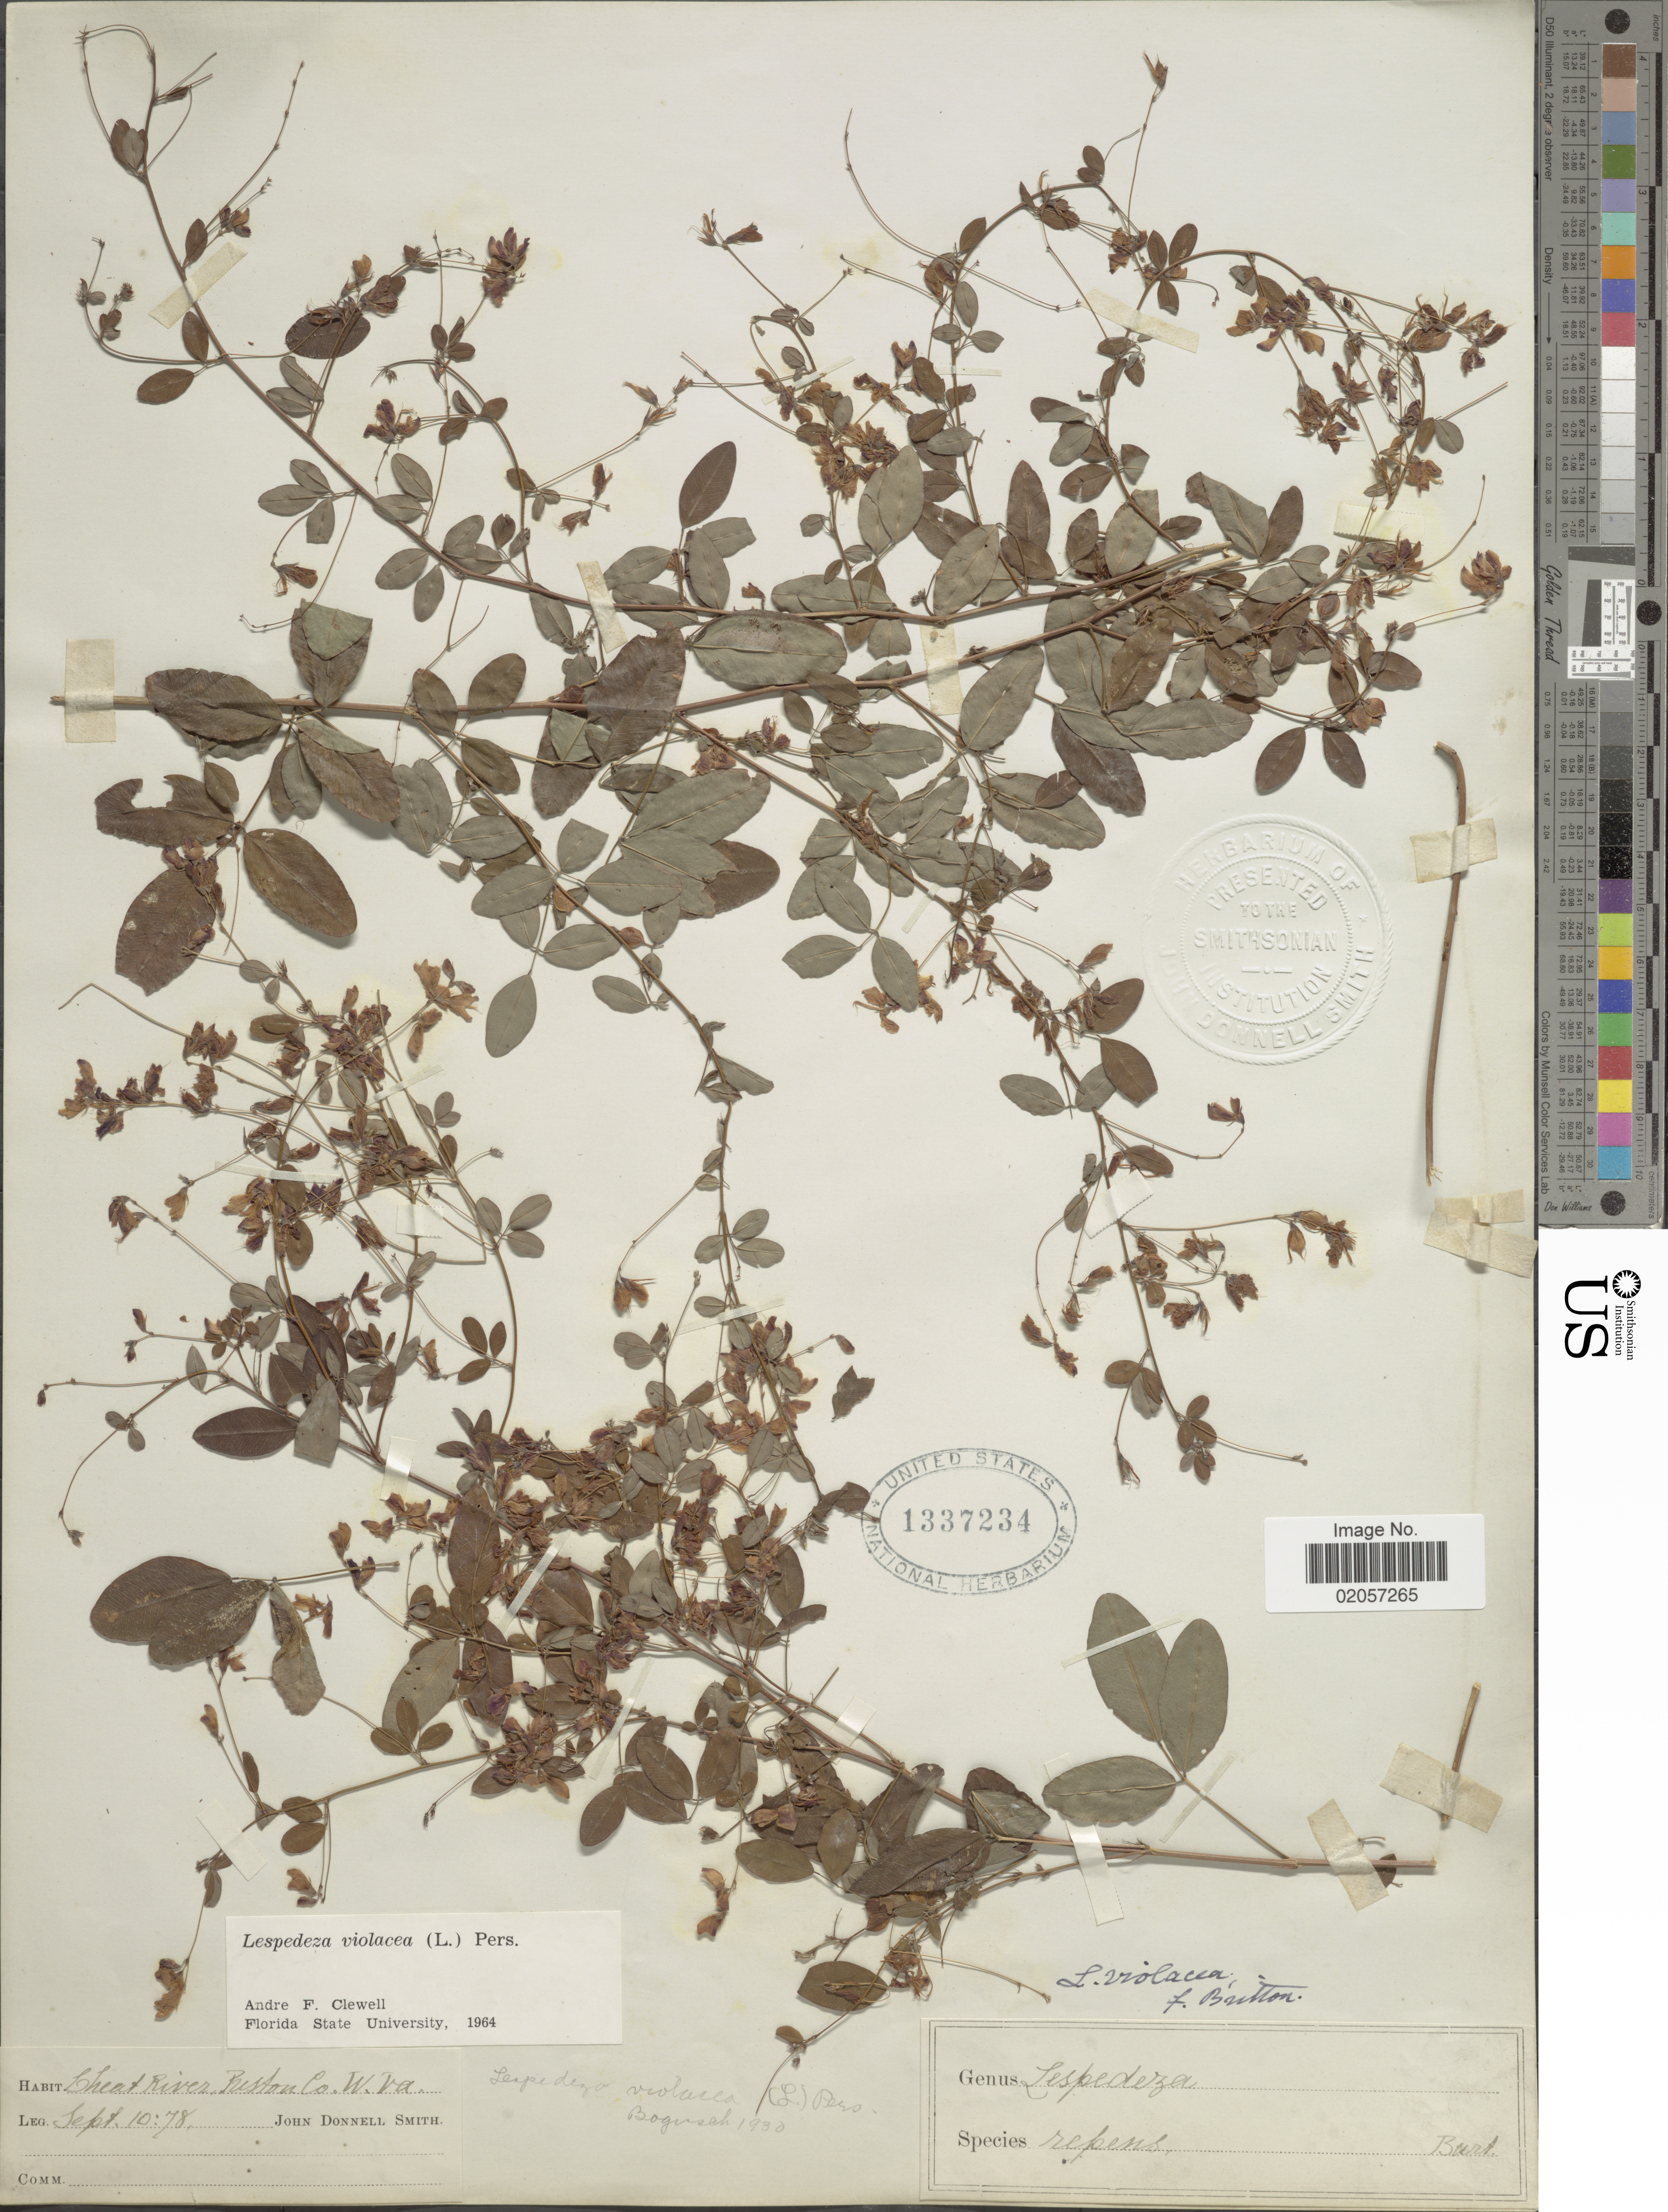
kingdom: Plantae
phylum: Tracheophyta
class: Magnoliopsida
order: Fabales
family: Fabaceae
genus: Lespedeza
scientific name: Lespedeza violacea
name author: (L.) Pers.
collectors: J. Donnell Smith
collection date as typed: Transcribed d/m/y: 10/9/78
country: United States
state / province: West Virginia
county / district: Preston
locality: Cheat River, Preston Co, W. Va.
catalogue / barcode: US 1337234